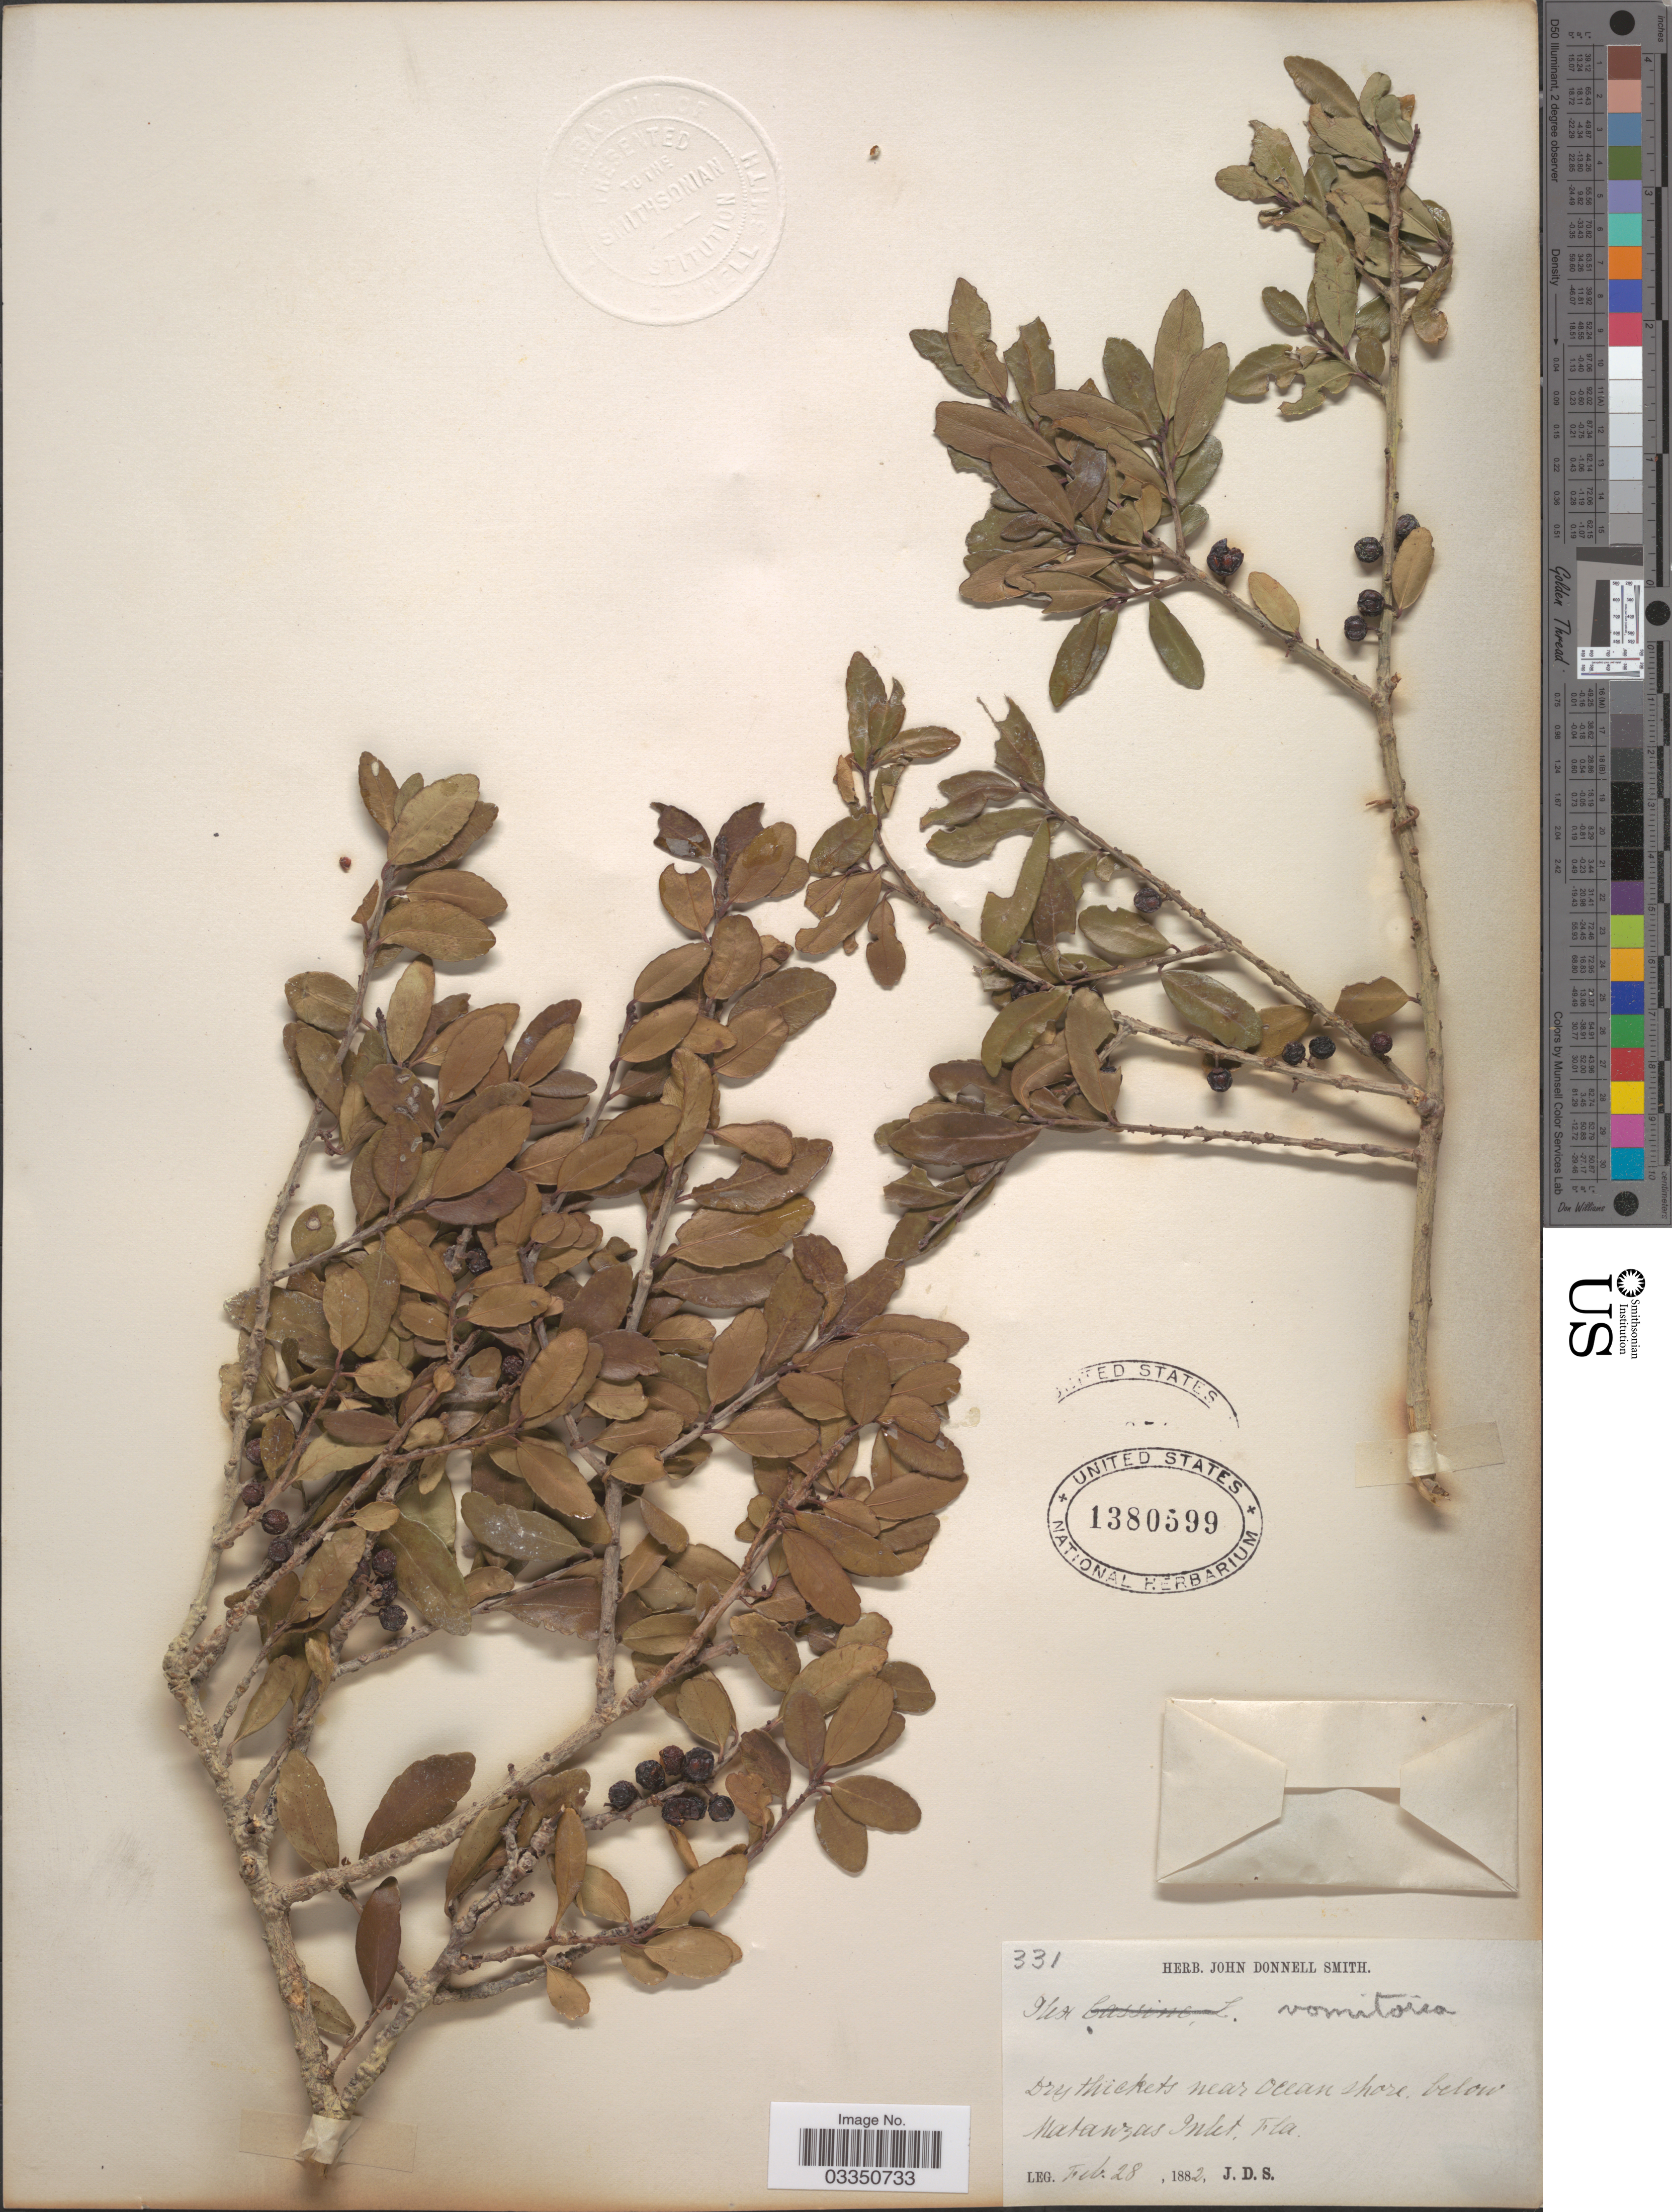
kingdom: Plantae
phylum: Tracheophyta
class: Magnoliopsida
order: Aquifoliales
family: Aquifoliaceae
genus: Ilex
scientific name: Ilex vomitoria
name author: Aiton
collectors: J. Donnell Smith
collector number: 331?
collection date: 1882-02-28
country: United States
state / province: Florida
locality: Dry thickets near ocean shore, below Matanzas Inlet.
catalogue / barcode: US 1380599